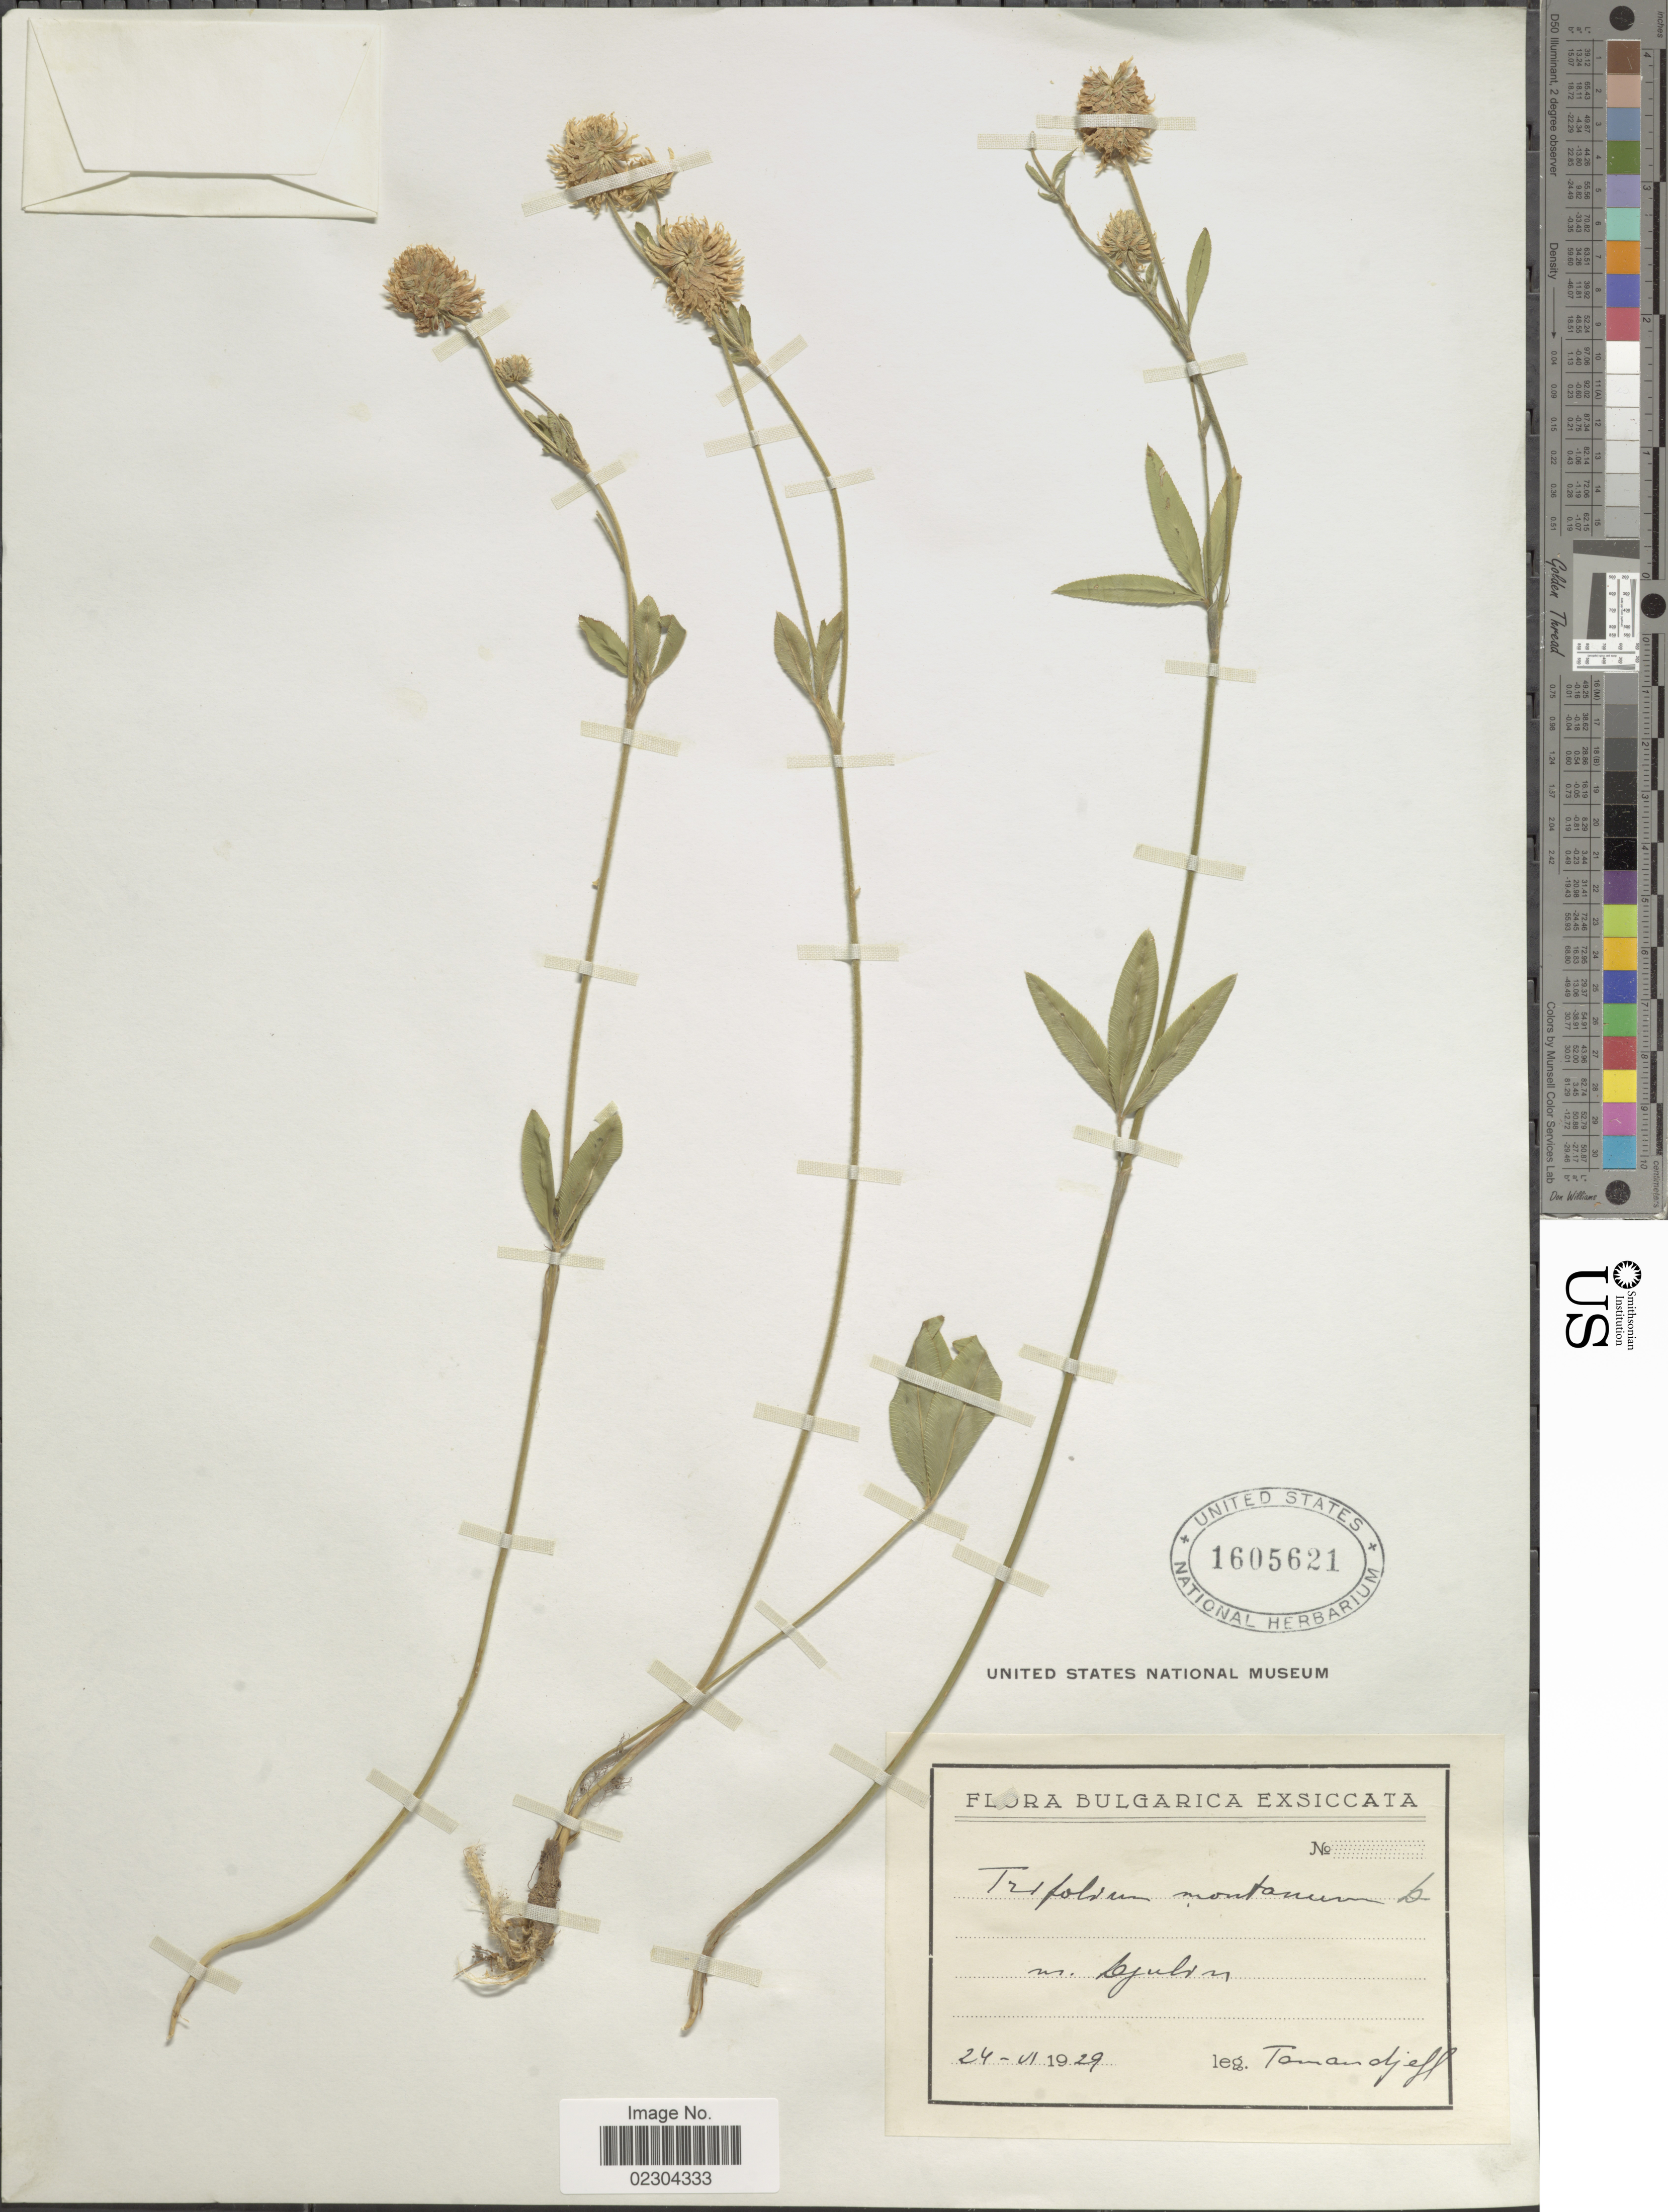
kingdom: Plantae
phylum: Tracheophyta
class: Magnoliopsida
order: Fabales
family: Fabaceae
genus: Trifolium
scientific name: Trifolium montanum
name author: L.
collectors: -. Tamandjeff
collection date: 1929-07-24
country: Bulgaria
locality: Pr. Cjullen [interpreted]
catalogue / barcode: US 1605621